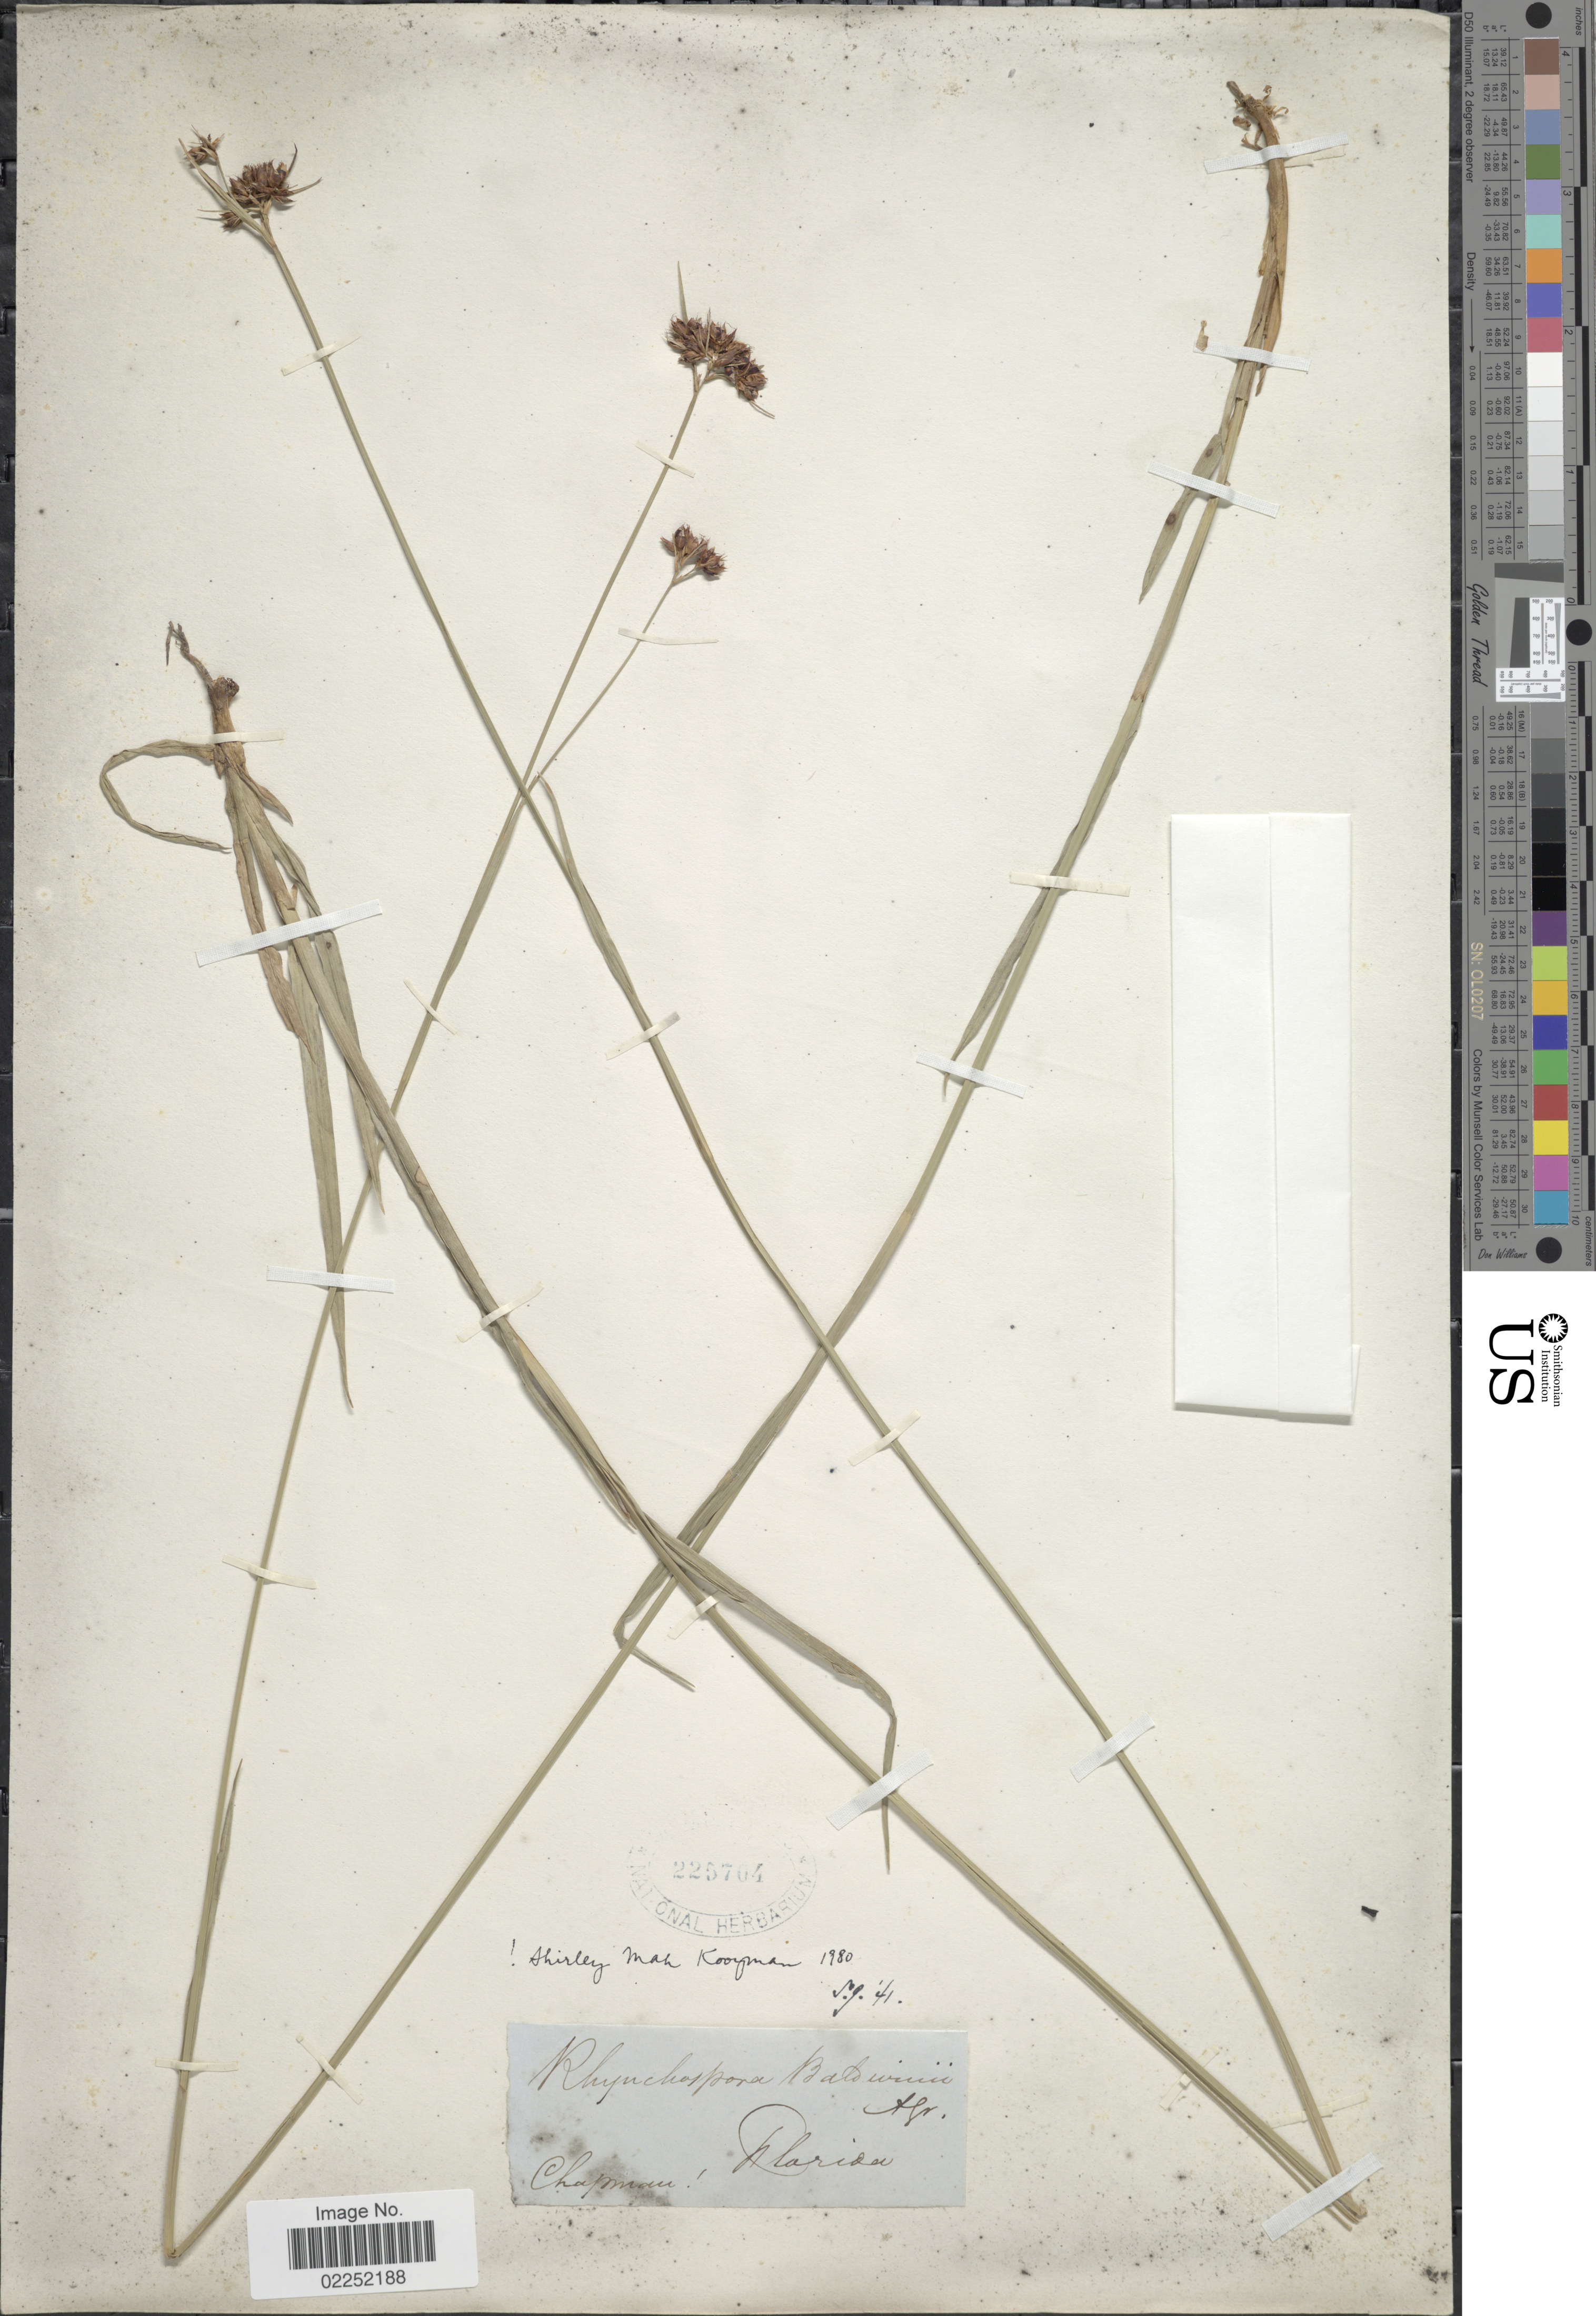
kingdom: Plantae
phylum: Tracheophyta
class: Liliopsida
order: Poales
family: Cyperaceae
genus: Rhynchospora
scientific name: Rhynchospora baldwinii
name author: A. Gray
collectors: A. Chapman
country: United States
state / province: Florida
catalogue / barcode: US 225704